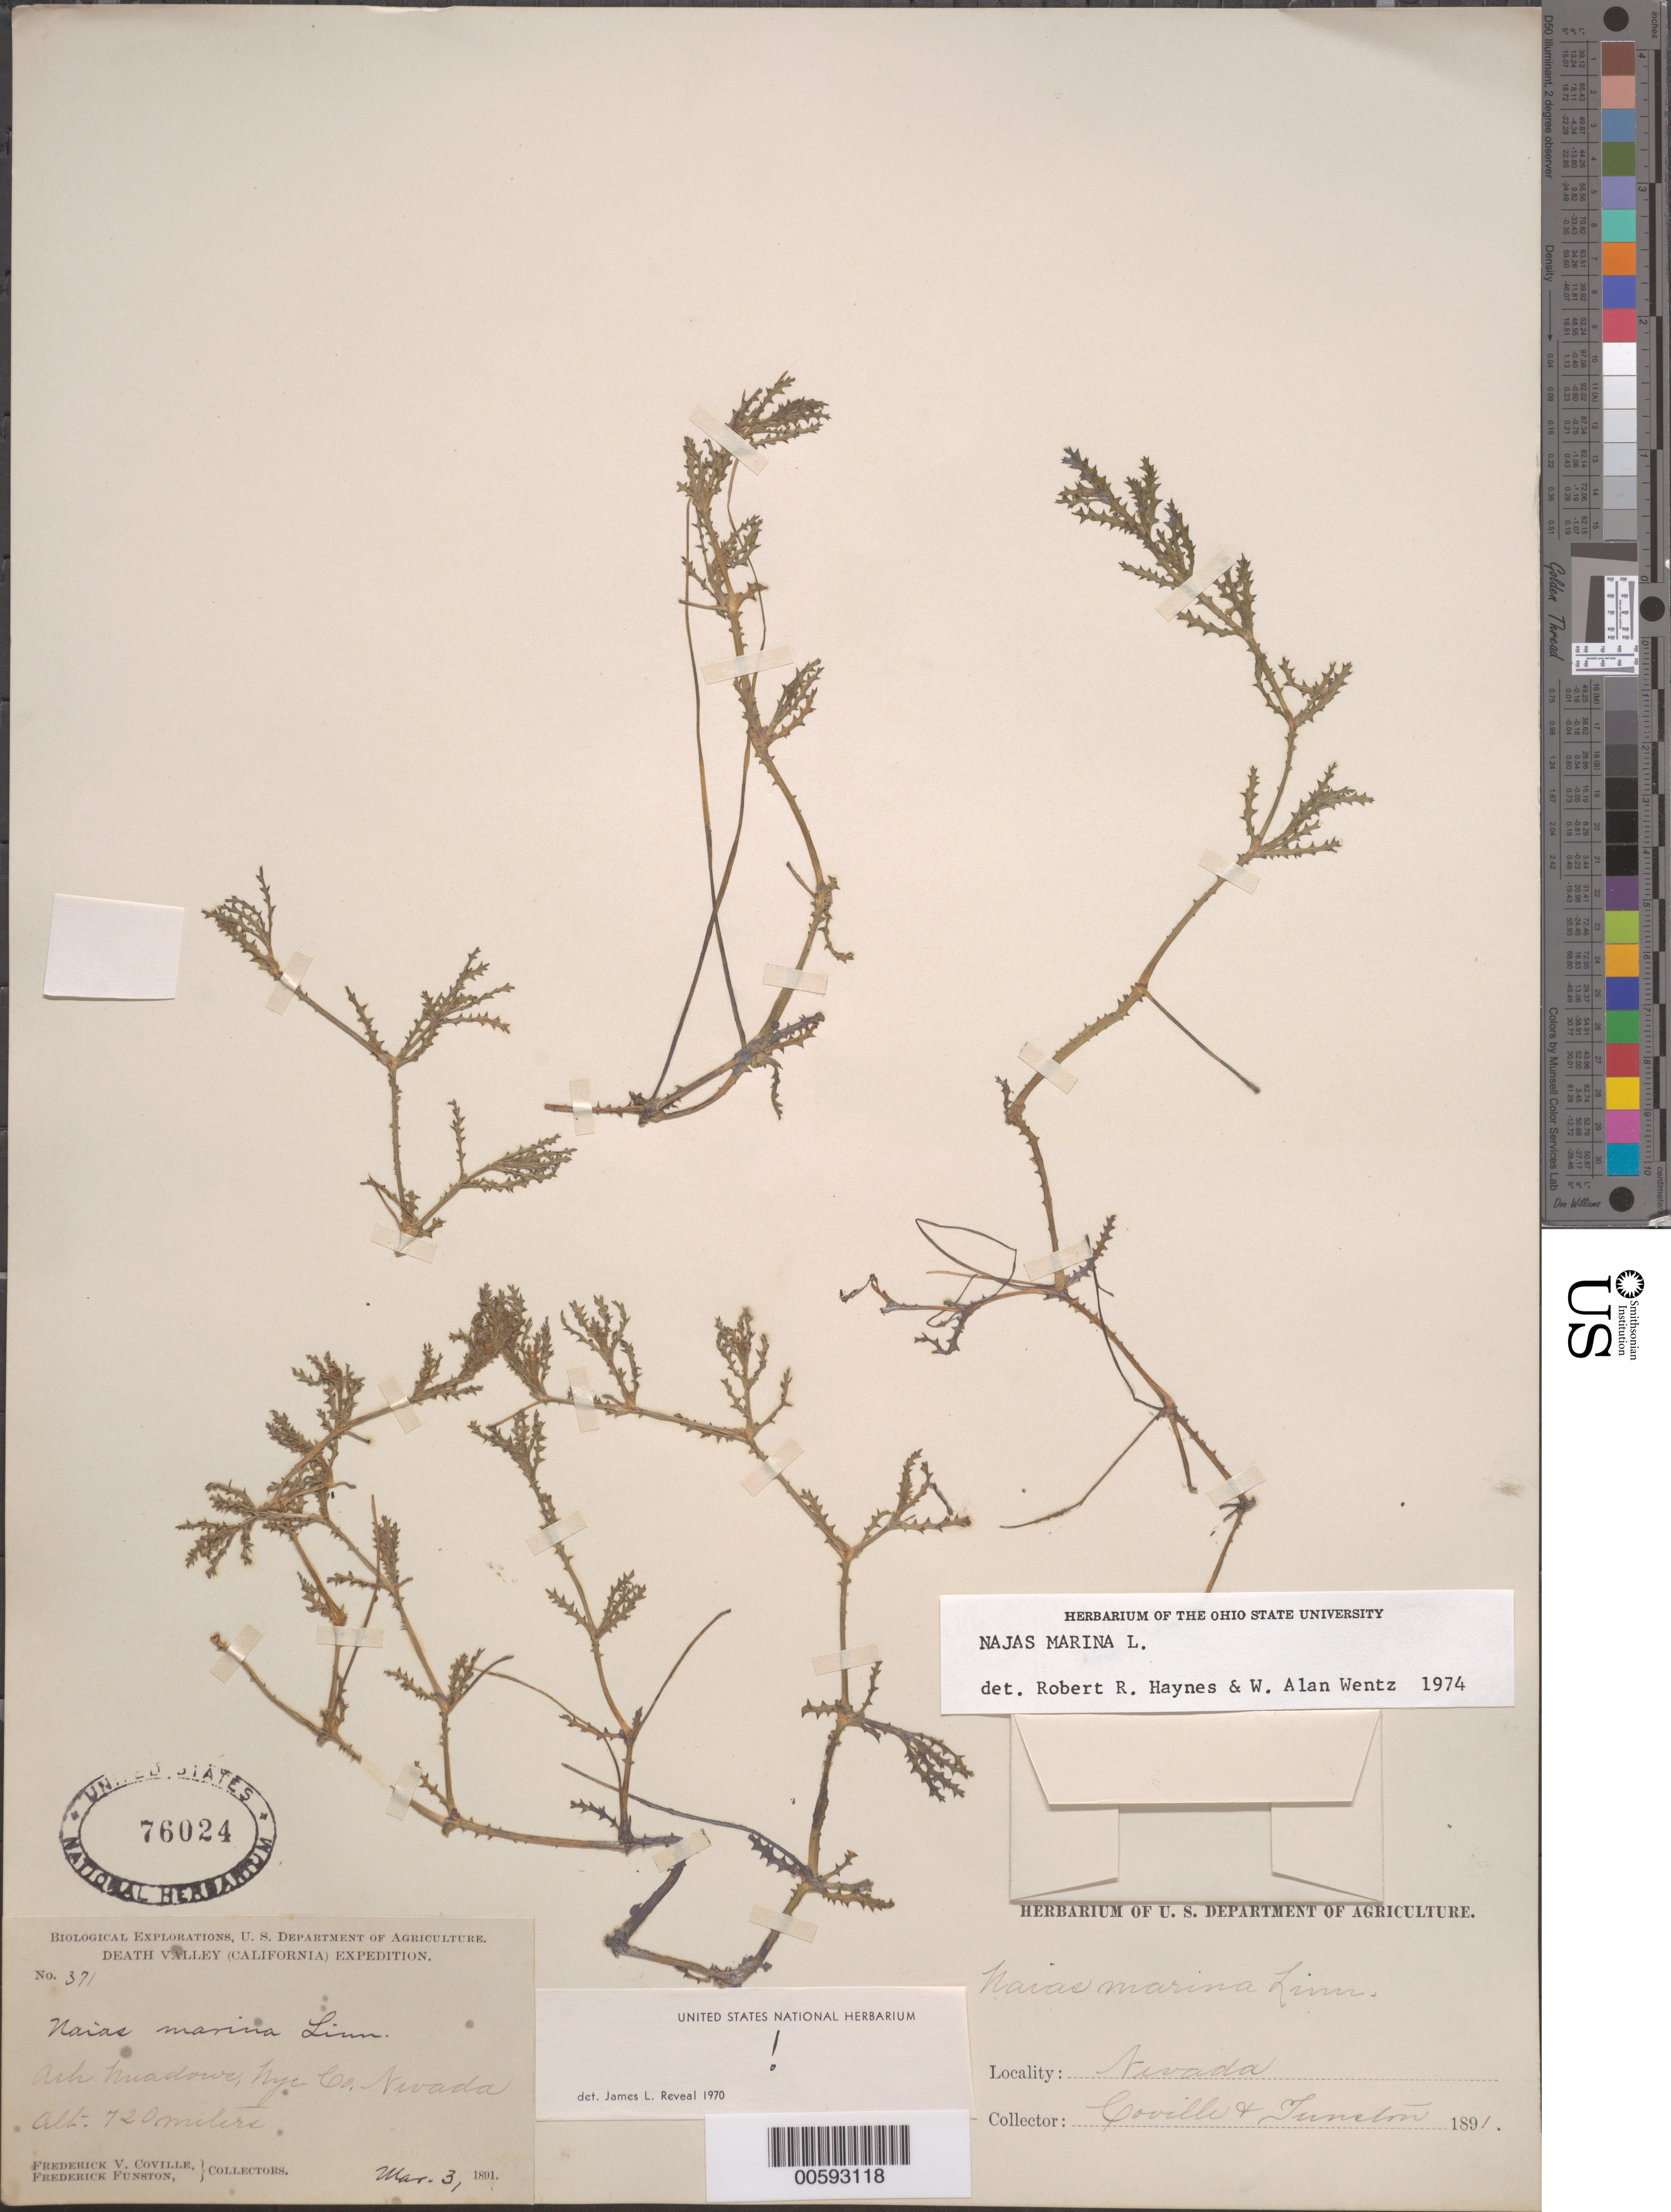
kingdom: Plantae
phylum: Tracheophyta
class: Liliopsida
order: Alismatales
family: Hydrocharitaceae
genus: Najas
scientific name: Najas marina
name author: L.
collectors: F. V. Coville & F. Funston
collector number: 371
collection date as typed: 01 Mar 1891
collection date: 1891-03-01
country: United States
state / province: Nevada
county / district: Nye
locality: Ash Meadows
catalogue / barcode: US 76024